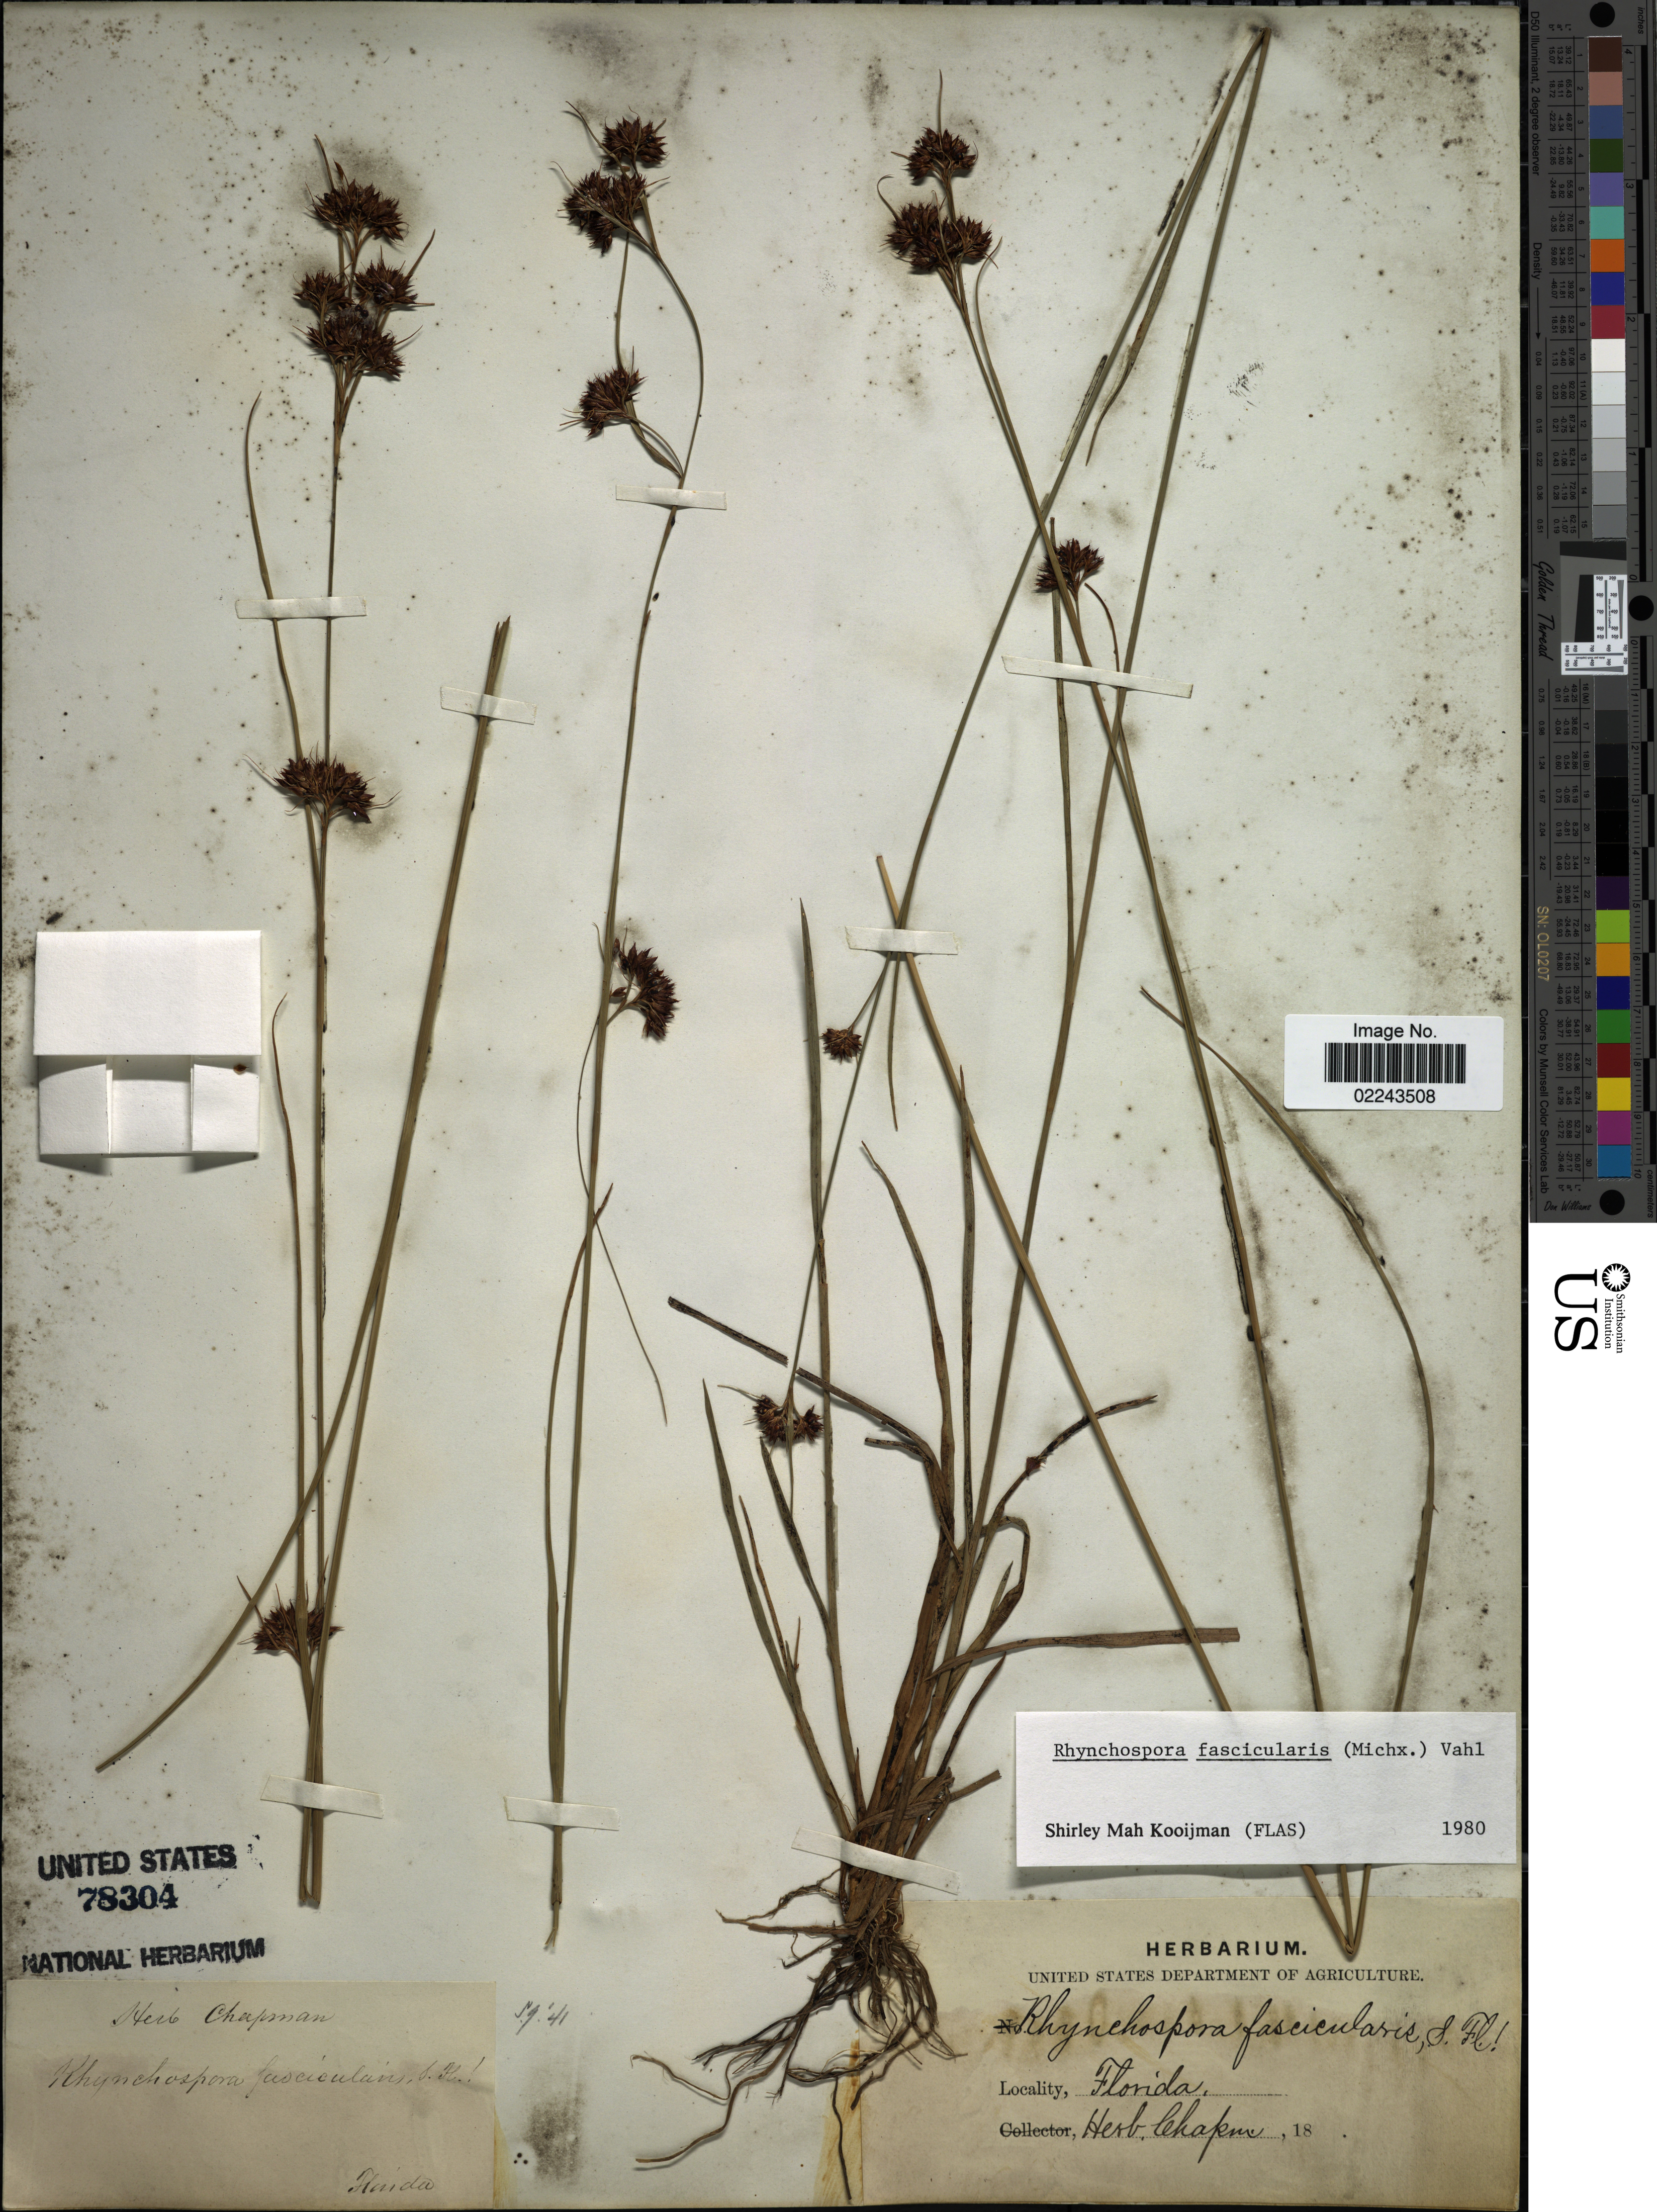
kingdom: Plantae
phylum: Tracheophyta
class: Liliopsida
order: Poales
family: Cyperaceae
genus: Rhynchospora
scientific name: Rhynchospora fascicularis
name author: (Michx.) Vahl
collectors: ex herb. Chapman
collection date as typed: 18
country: United States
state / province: Florida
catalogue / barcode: US 78304